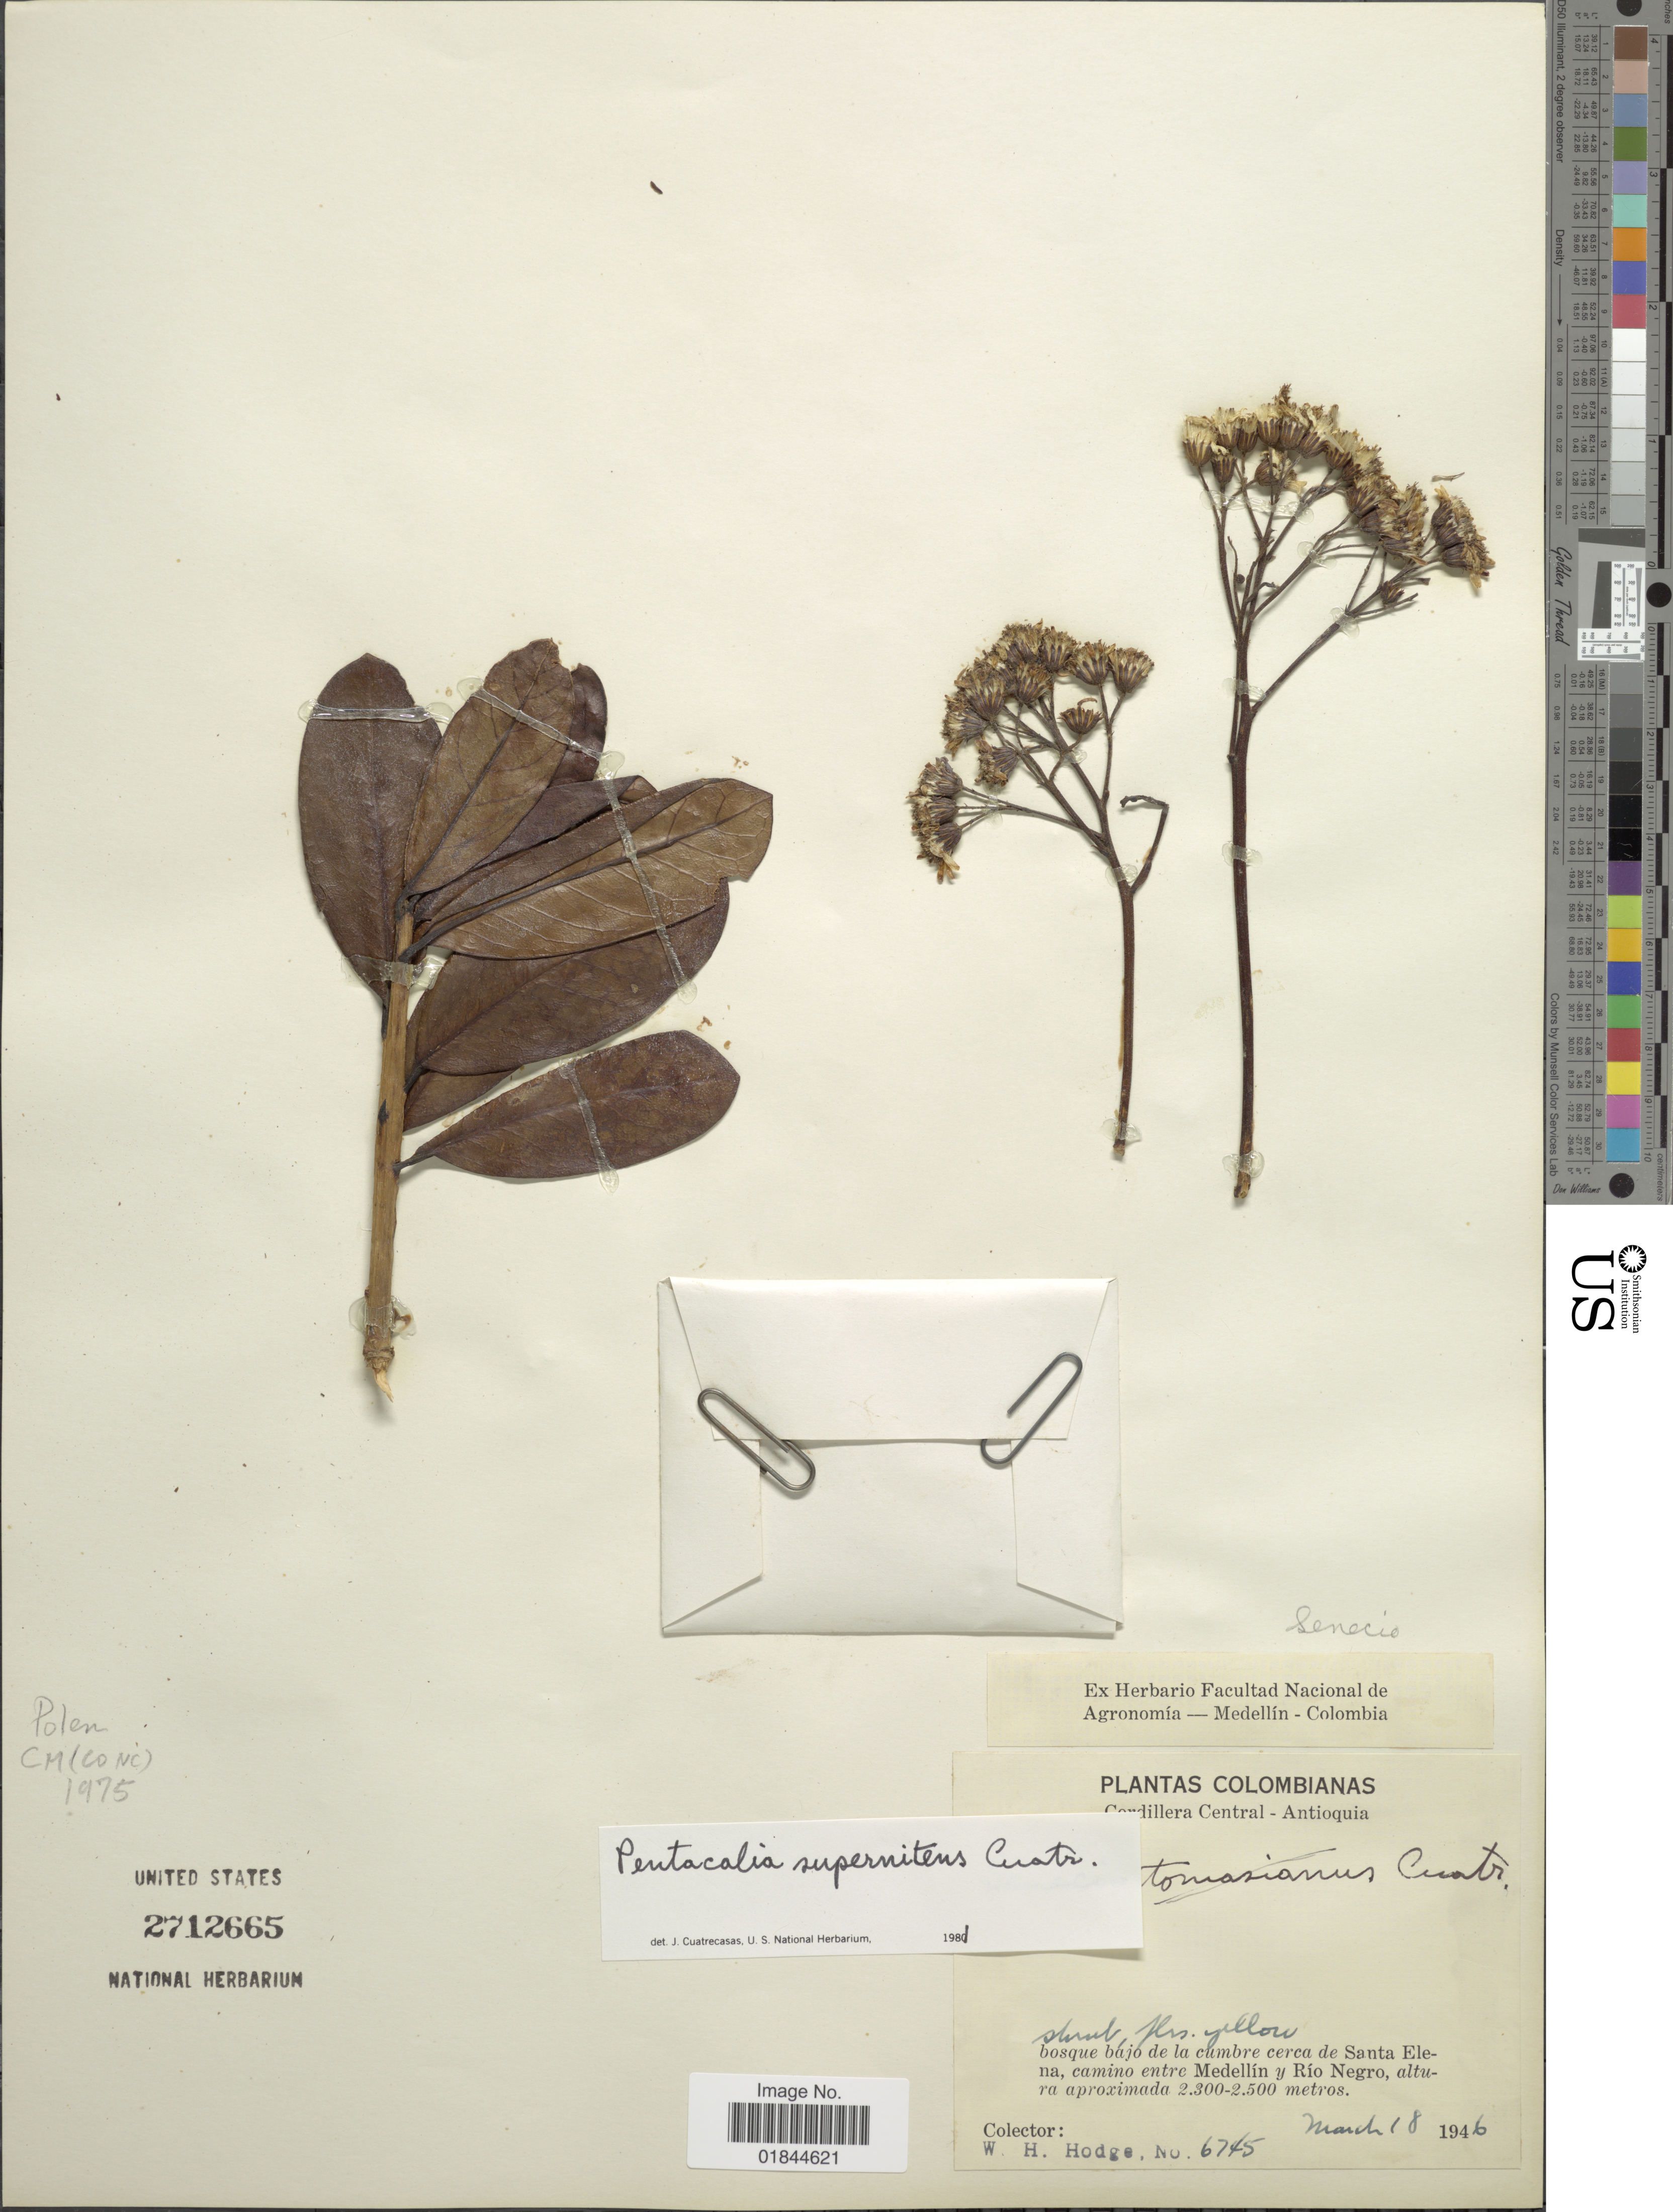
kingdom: Plantae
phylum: Tracheophyta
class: Magnoliopsida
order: Asterales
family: Asteraceae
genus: Pentacalia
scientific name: Pentacalia supernitens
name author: (Cuatrec.) Cuatrec.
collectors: W. Hodge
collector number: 6745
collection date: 1946-03-18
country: Colombia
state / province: Antioquia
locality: Cordillera Central, cerca de Santa Eleba, camino entre Medellin y Rio Negro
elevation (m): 2300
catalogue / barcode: US 2712665